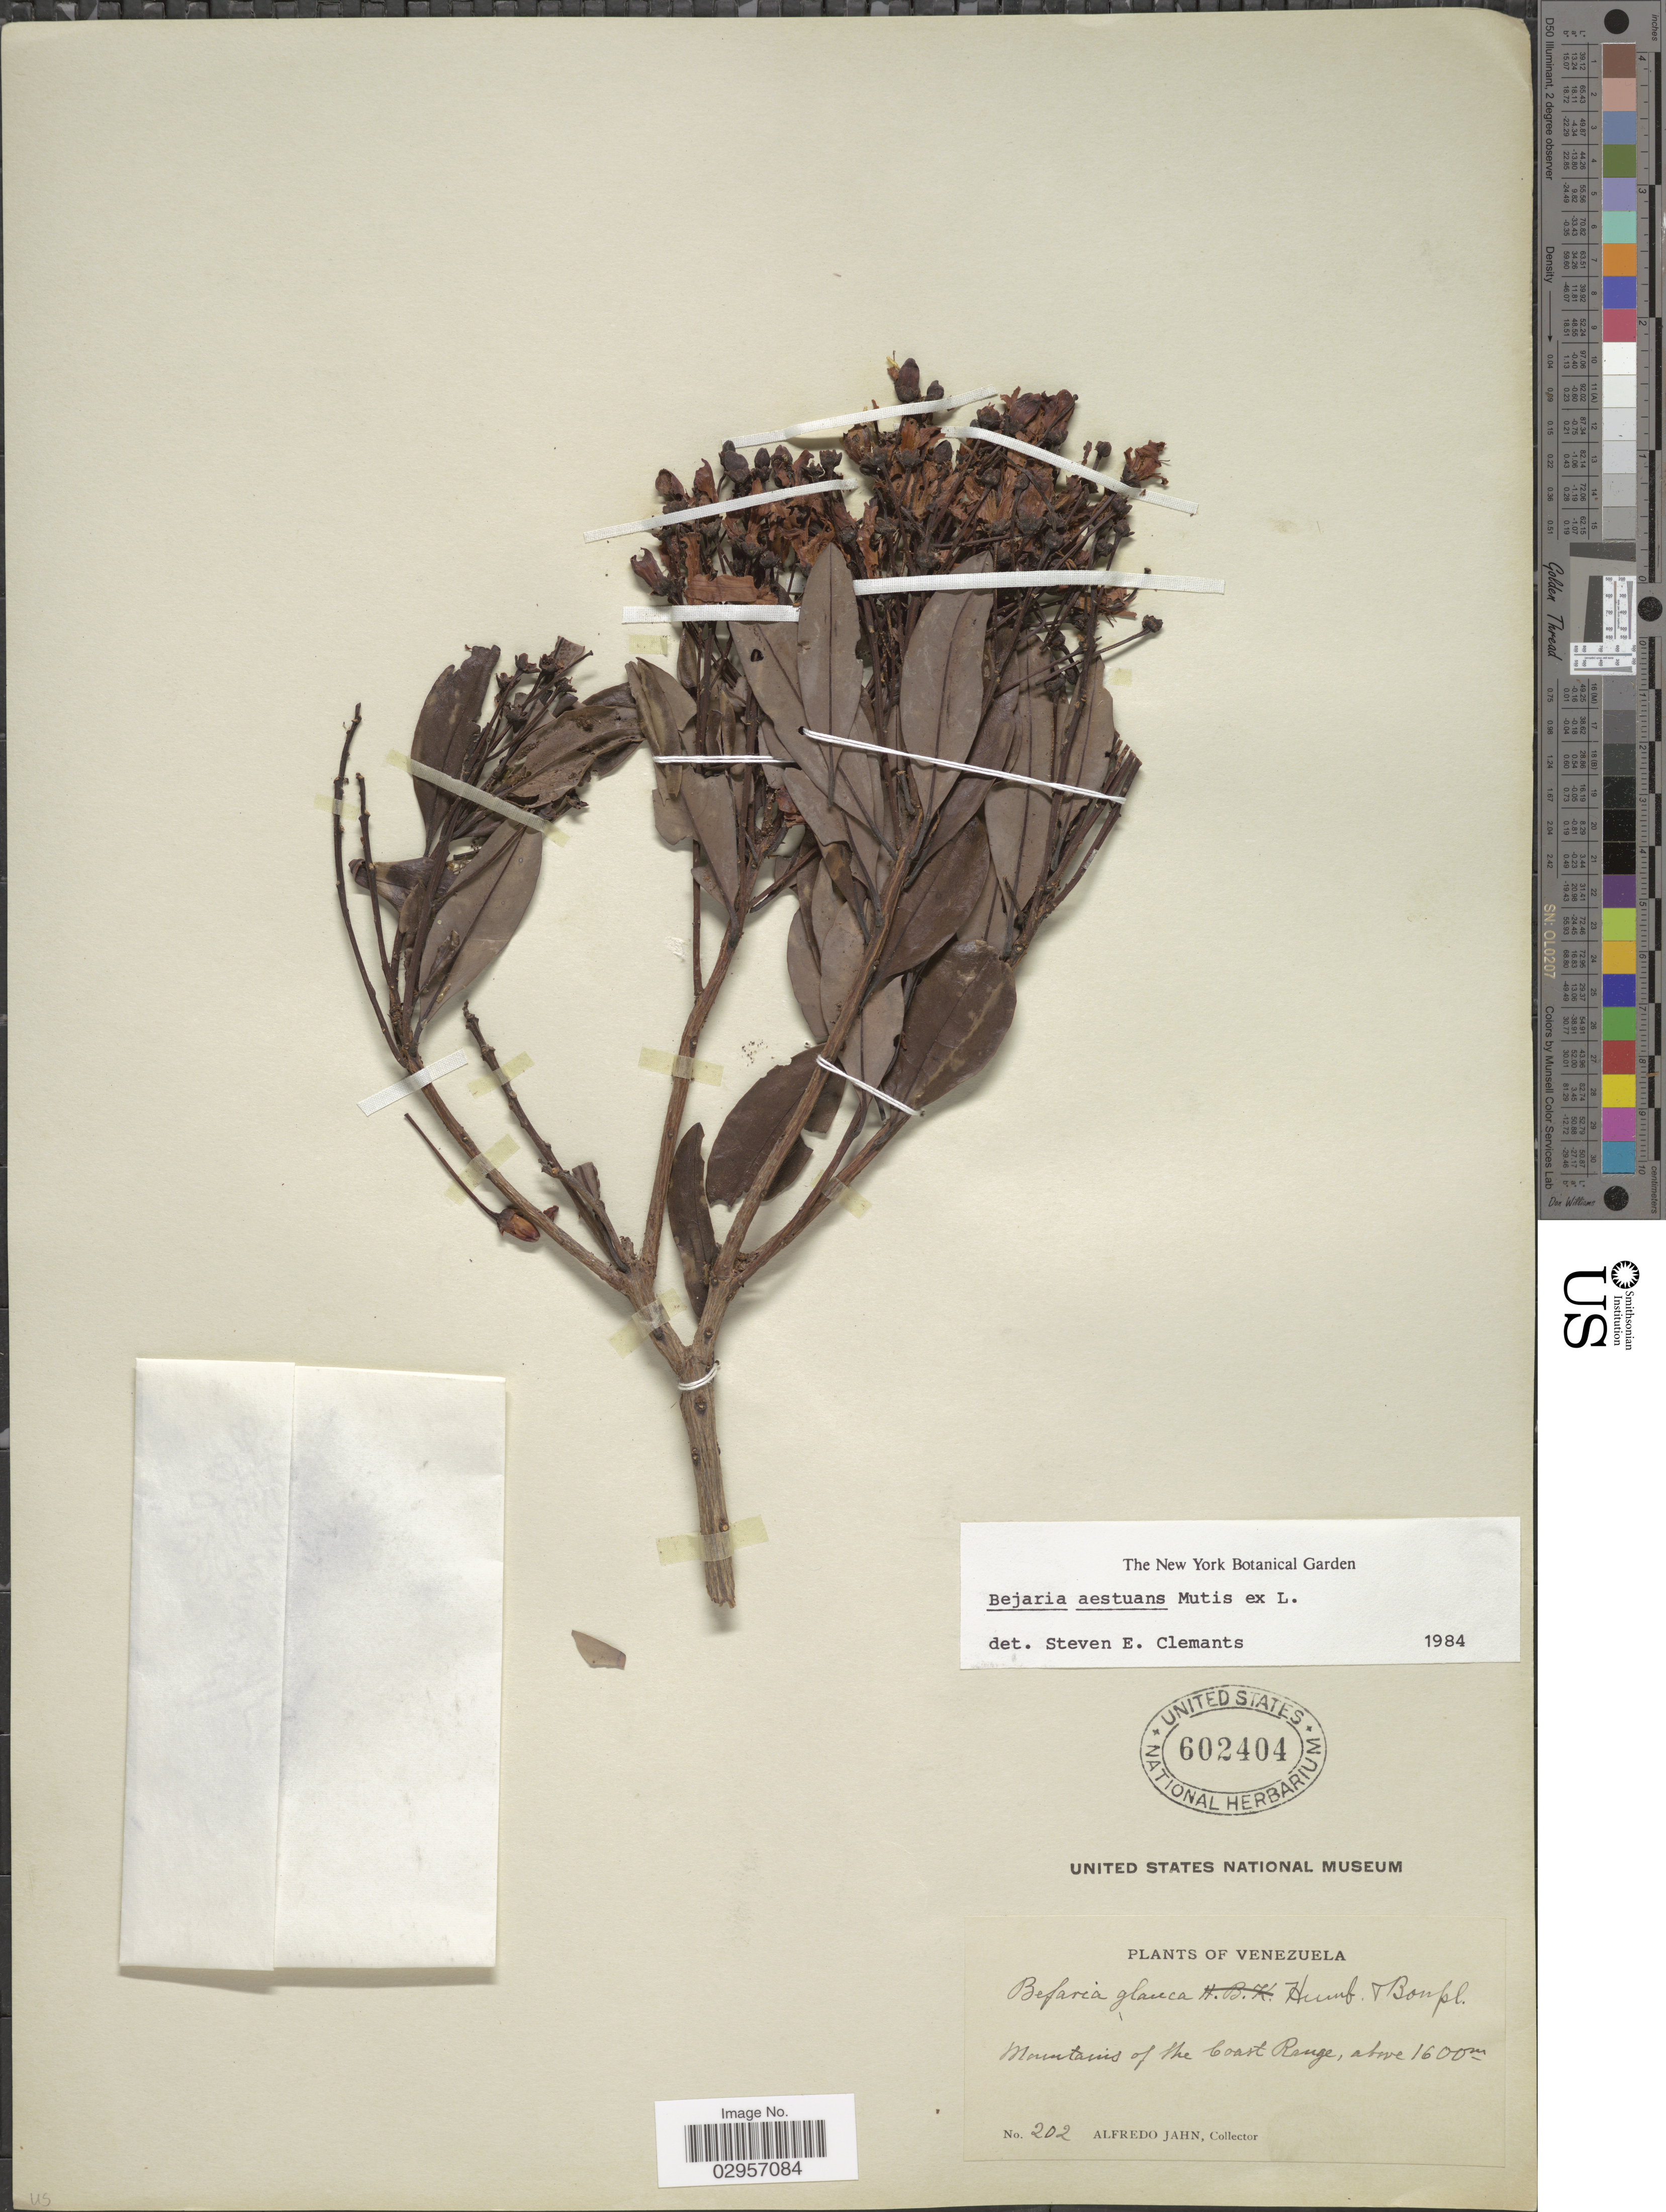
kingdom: Plantae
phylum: Tracheophyta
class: Magnoliopsida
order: Ericales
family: Ericaceae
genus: Befaria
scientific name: Befaria aestuans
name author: Mutis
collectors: A. Jahn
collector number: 202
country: Venezuela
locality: Mountains of the Coast Range.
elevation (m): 1600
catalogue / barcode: US 602404